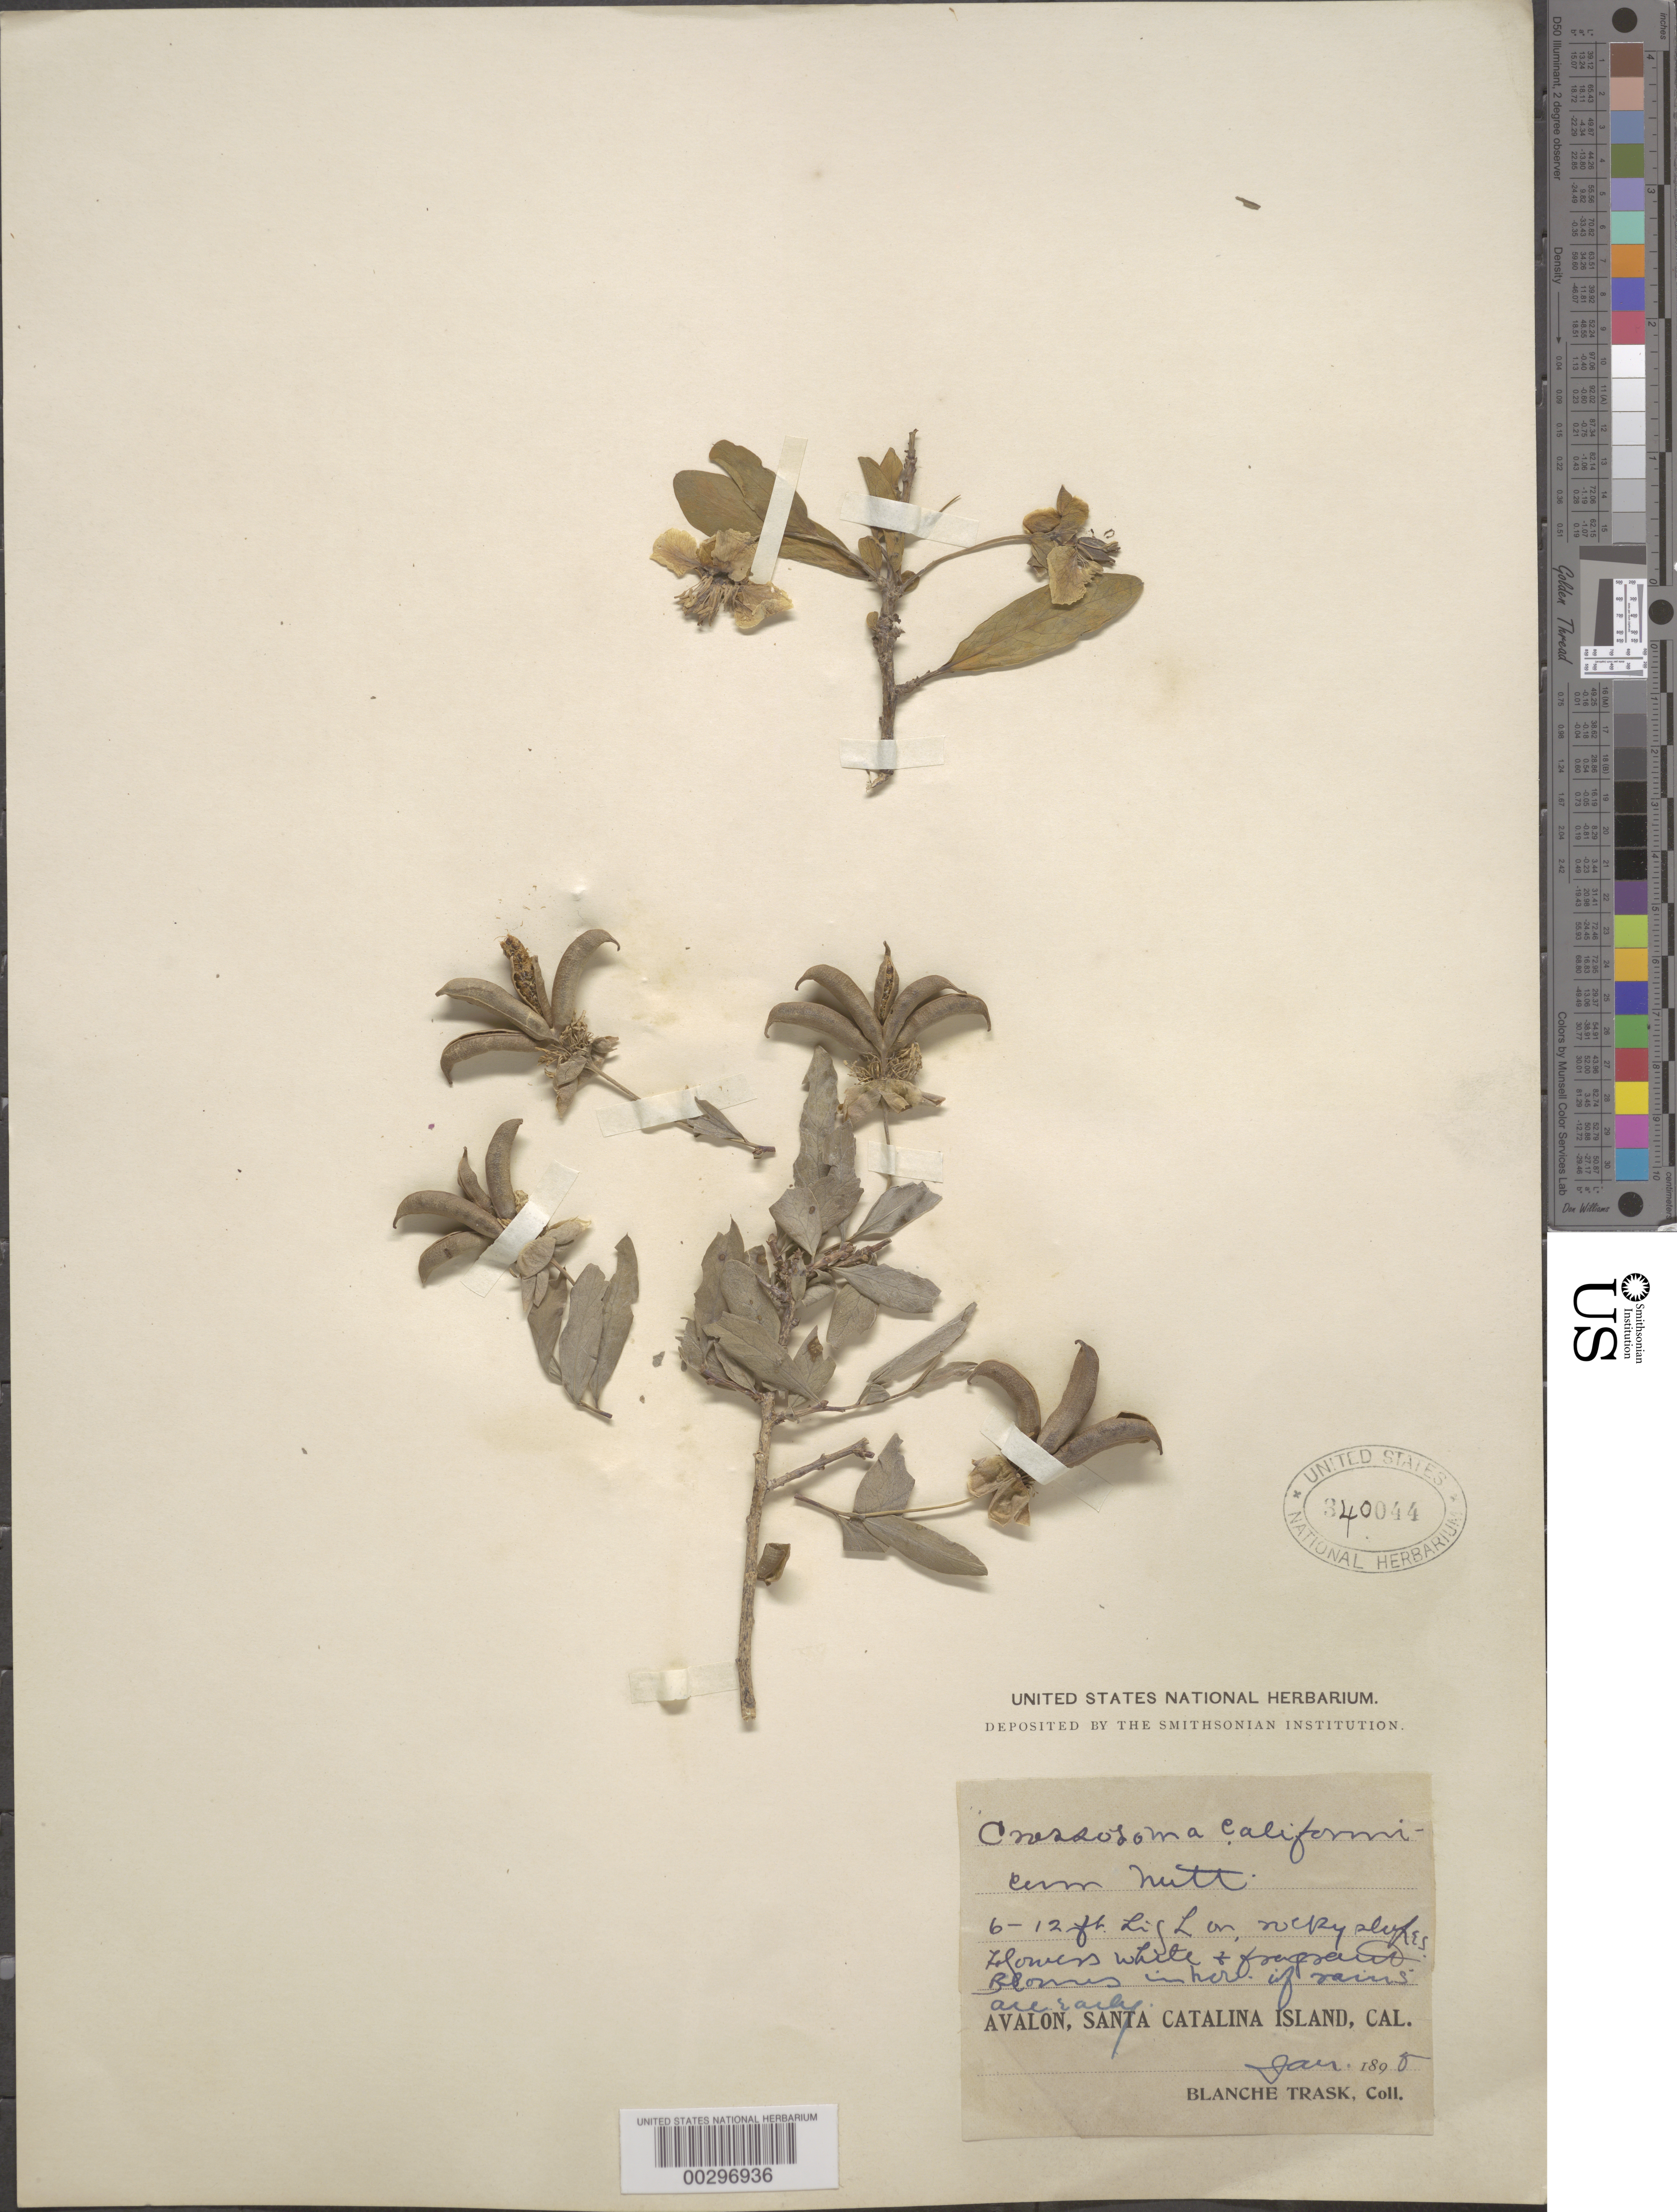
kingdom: Plantae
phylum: Tracheophyta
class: Magnoliopsida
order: Crossosomatales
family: Crossosomataceae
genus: Crossosoma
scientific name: Crossosoma californicum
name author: Nutt.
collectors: B. Trask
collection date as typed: Jan 1898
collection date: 1898-01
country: United States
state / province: California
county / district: Los Angeles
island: Santa Catalina Island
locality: Santa catalina i., avalon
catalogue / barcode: US 340044